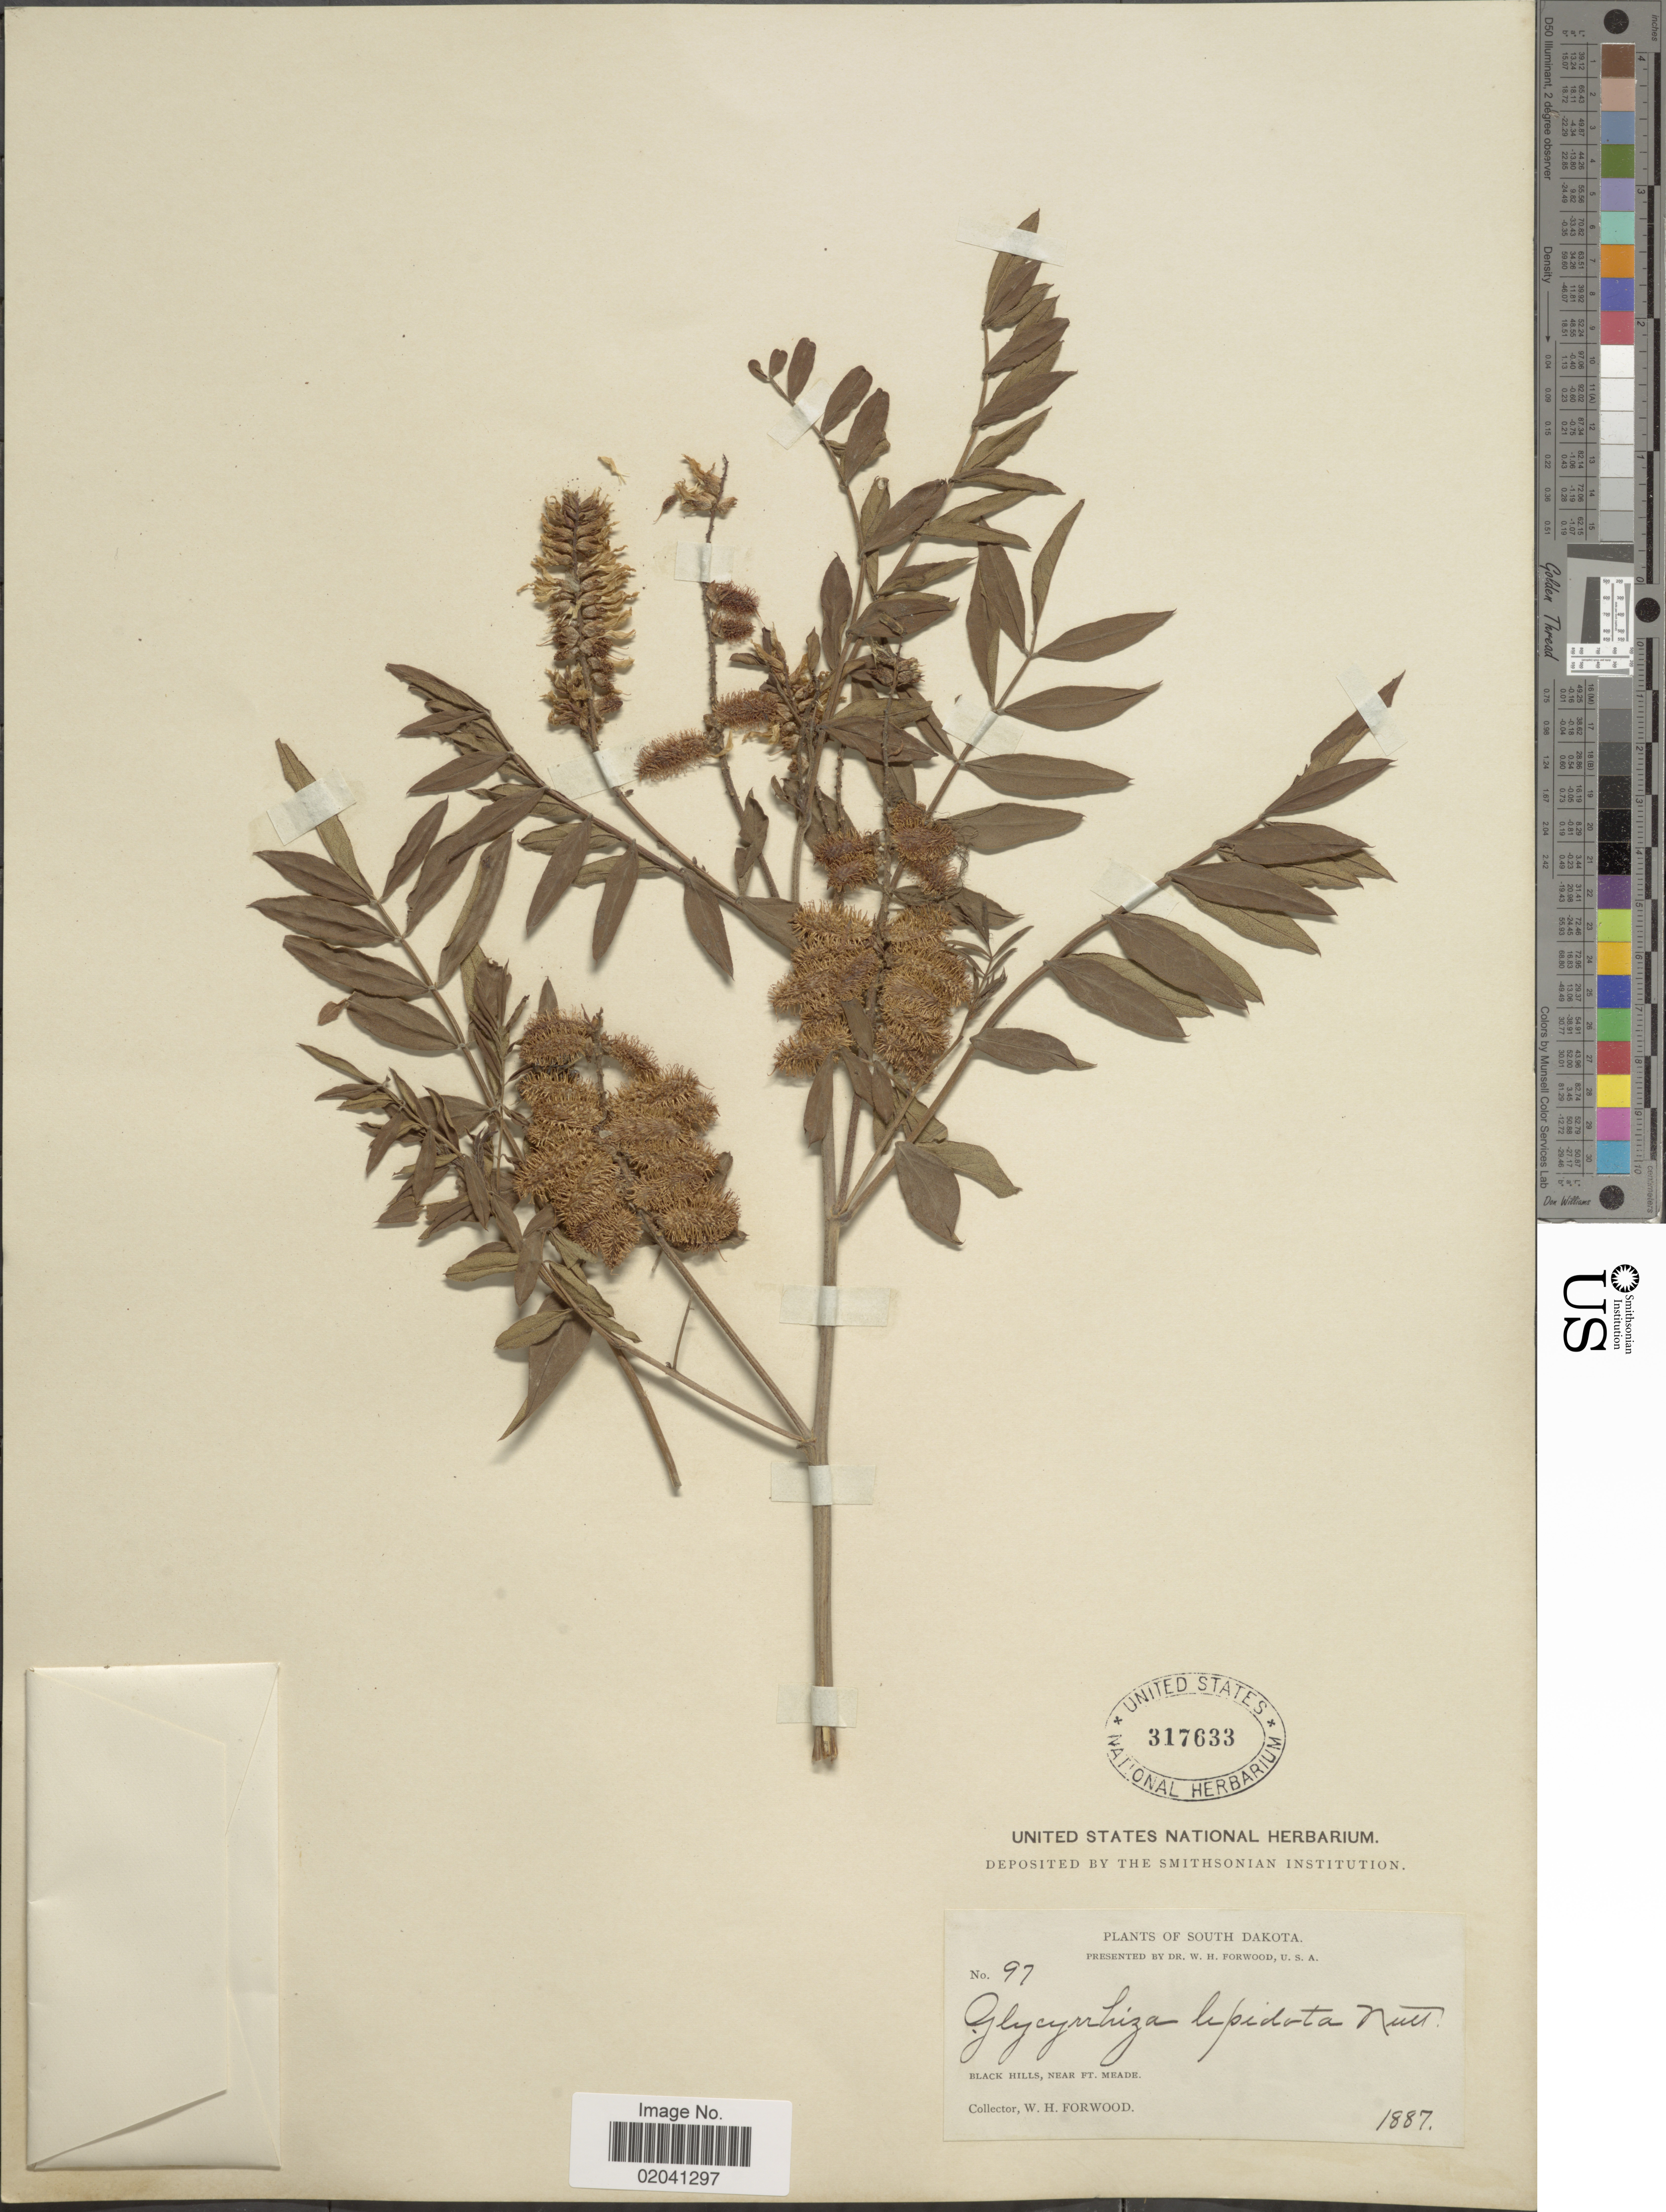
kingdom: Plantae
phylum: Tracheophyta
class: Magnoliopsida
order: Fabales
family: Fabaceae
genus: Glycyrrhiza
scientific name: Glycyrrhiza lepidota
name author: Pursh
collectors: W. Forwood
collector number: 97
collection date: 1887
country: United States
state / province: South Dakota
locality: Black Hills, near Ft. Meade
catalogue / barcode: US 317633